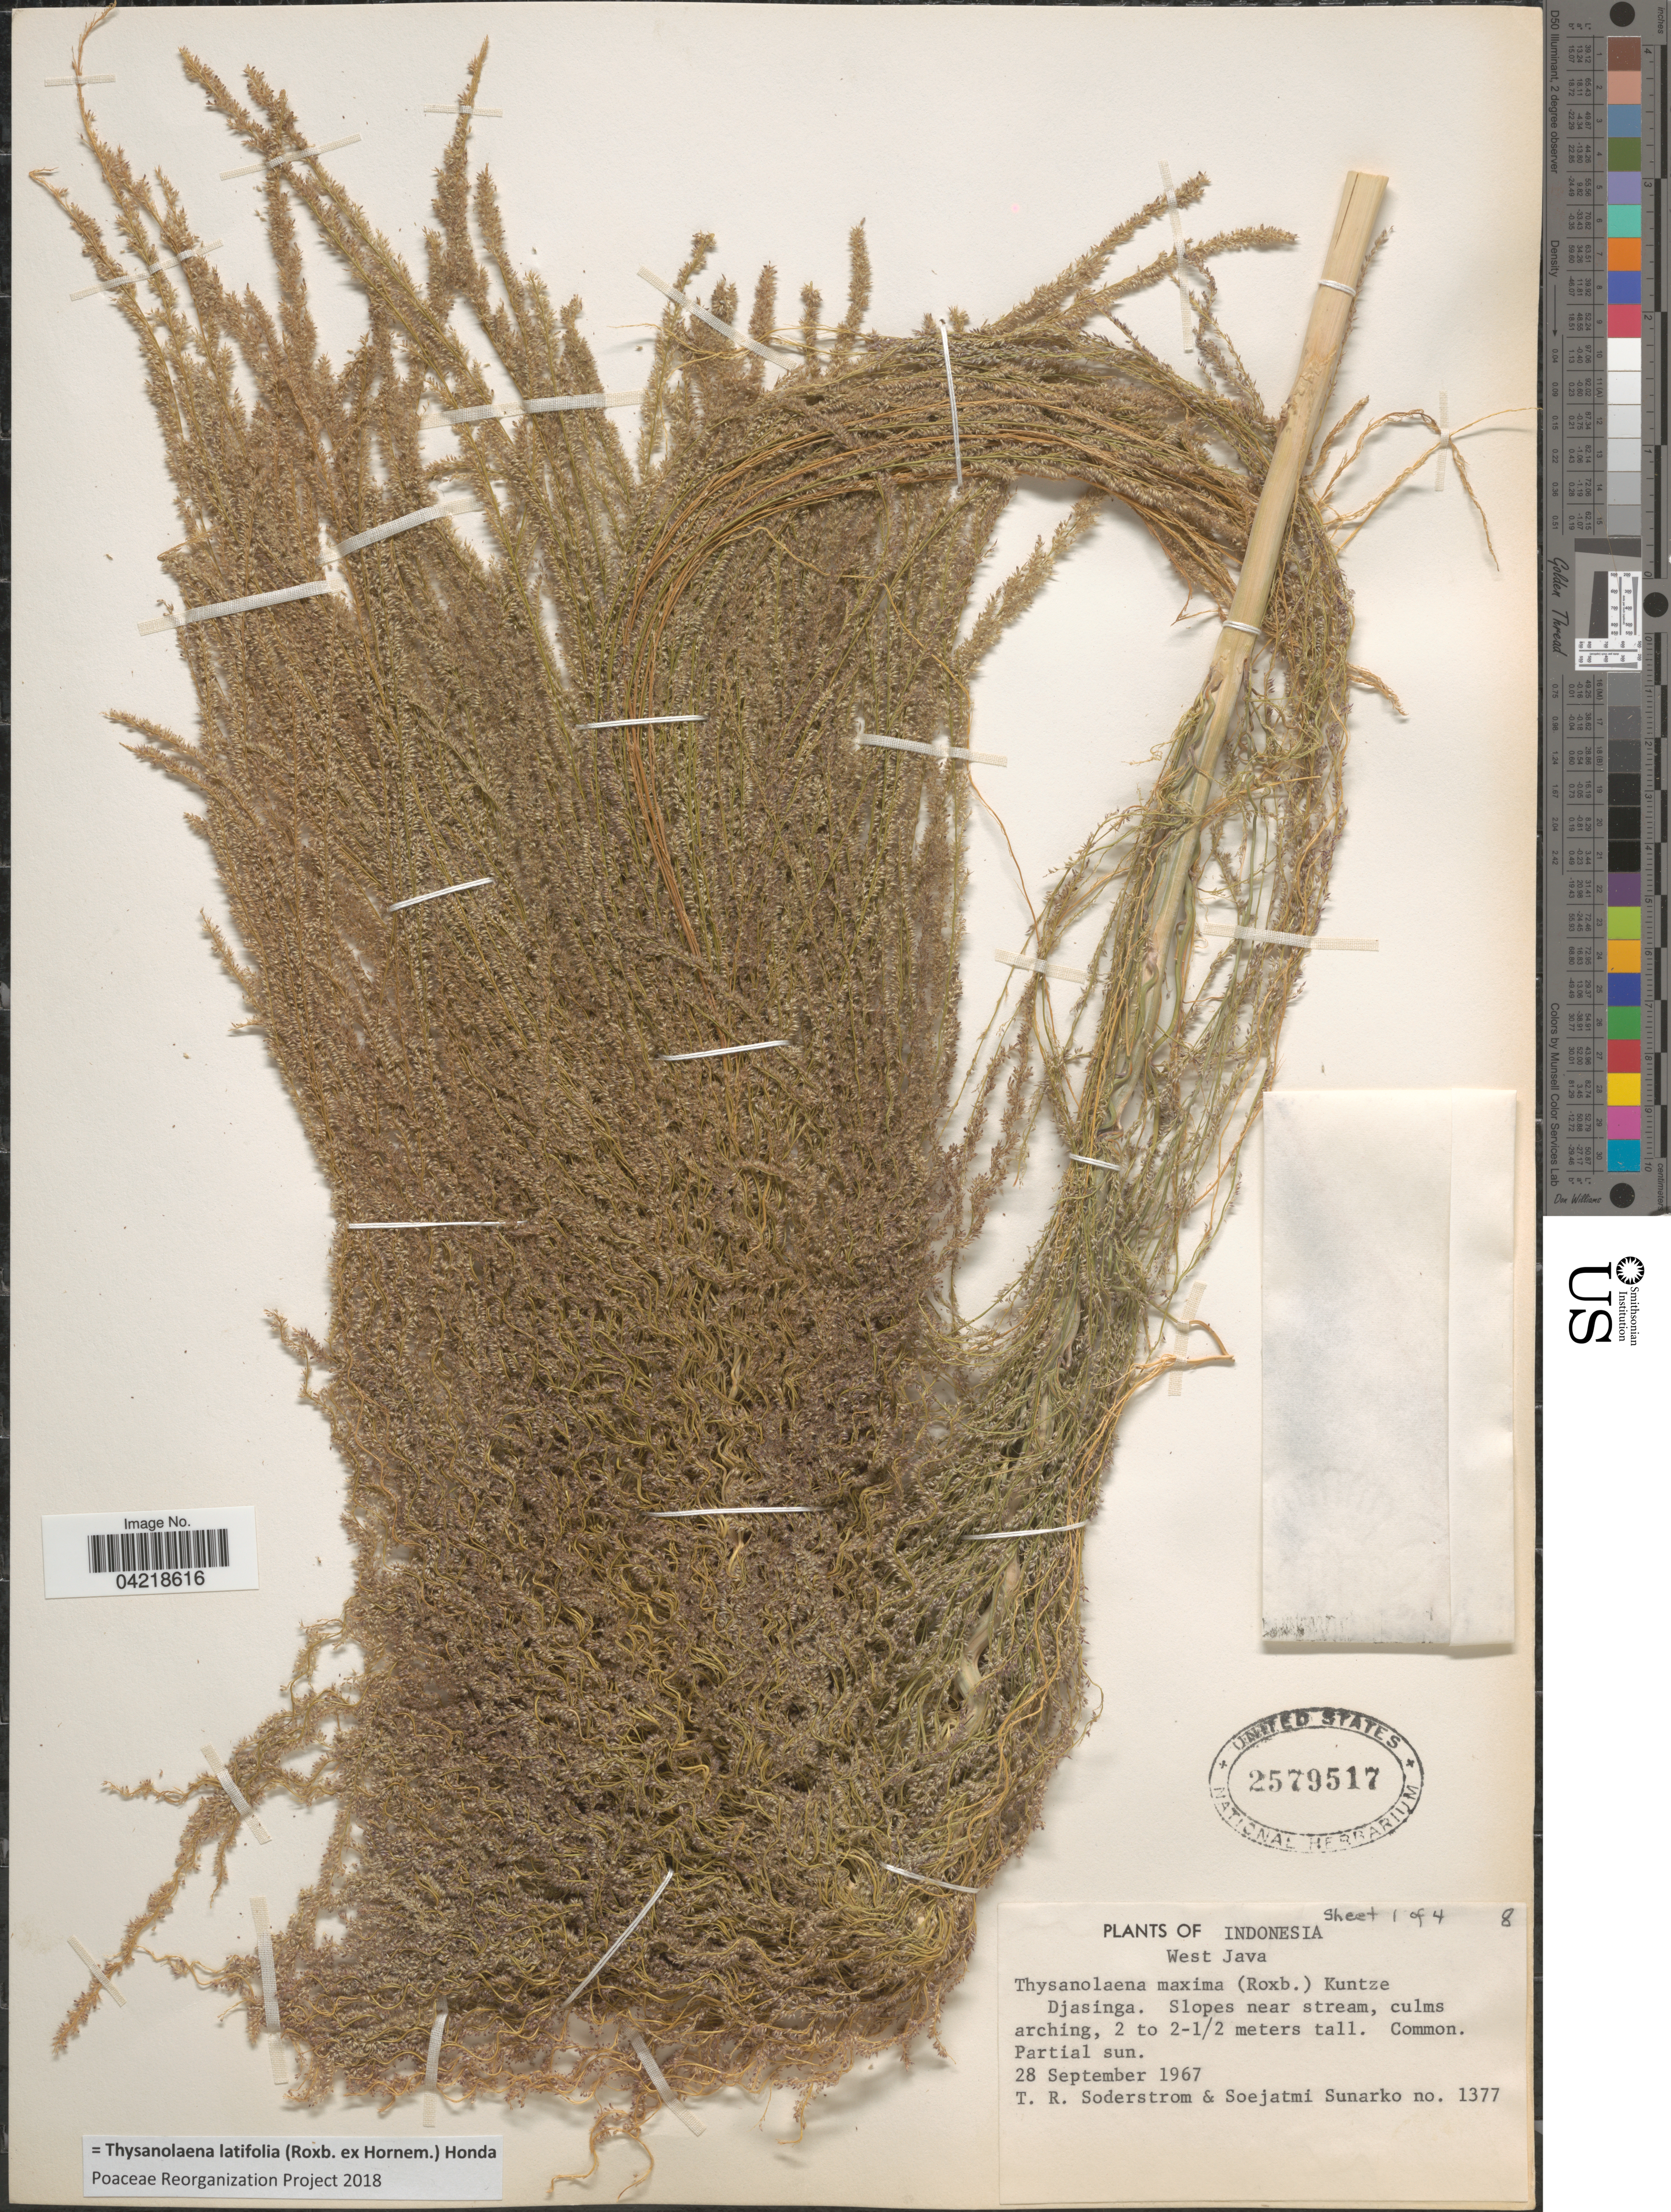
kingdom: Plantae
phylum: Tracheophyta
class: Liliopsida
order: Poales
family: Poaceae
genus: Thysanolaena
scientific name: Thysanolaena latifolia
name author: (Roxb. ex Hornem.) Honda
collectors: T. R. Soderstrom & S. Sunarko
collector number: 1377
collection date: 1967-09-28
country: Indonesia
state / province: Java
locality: West Java. Djasinga.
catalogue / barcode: US 2579517